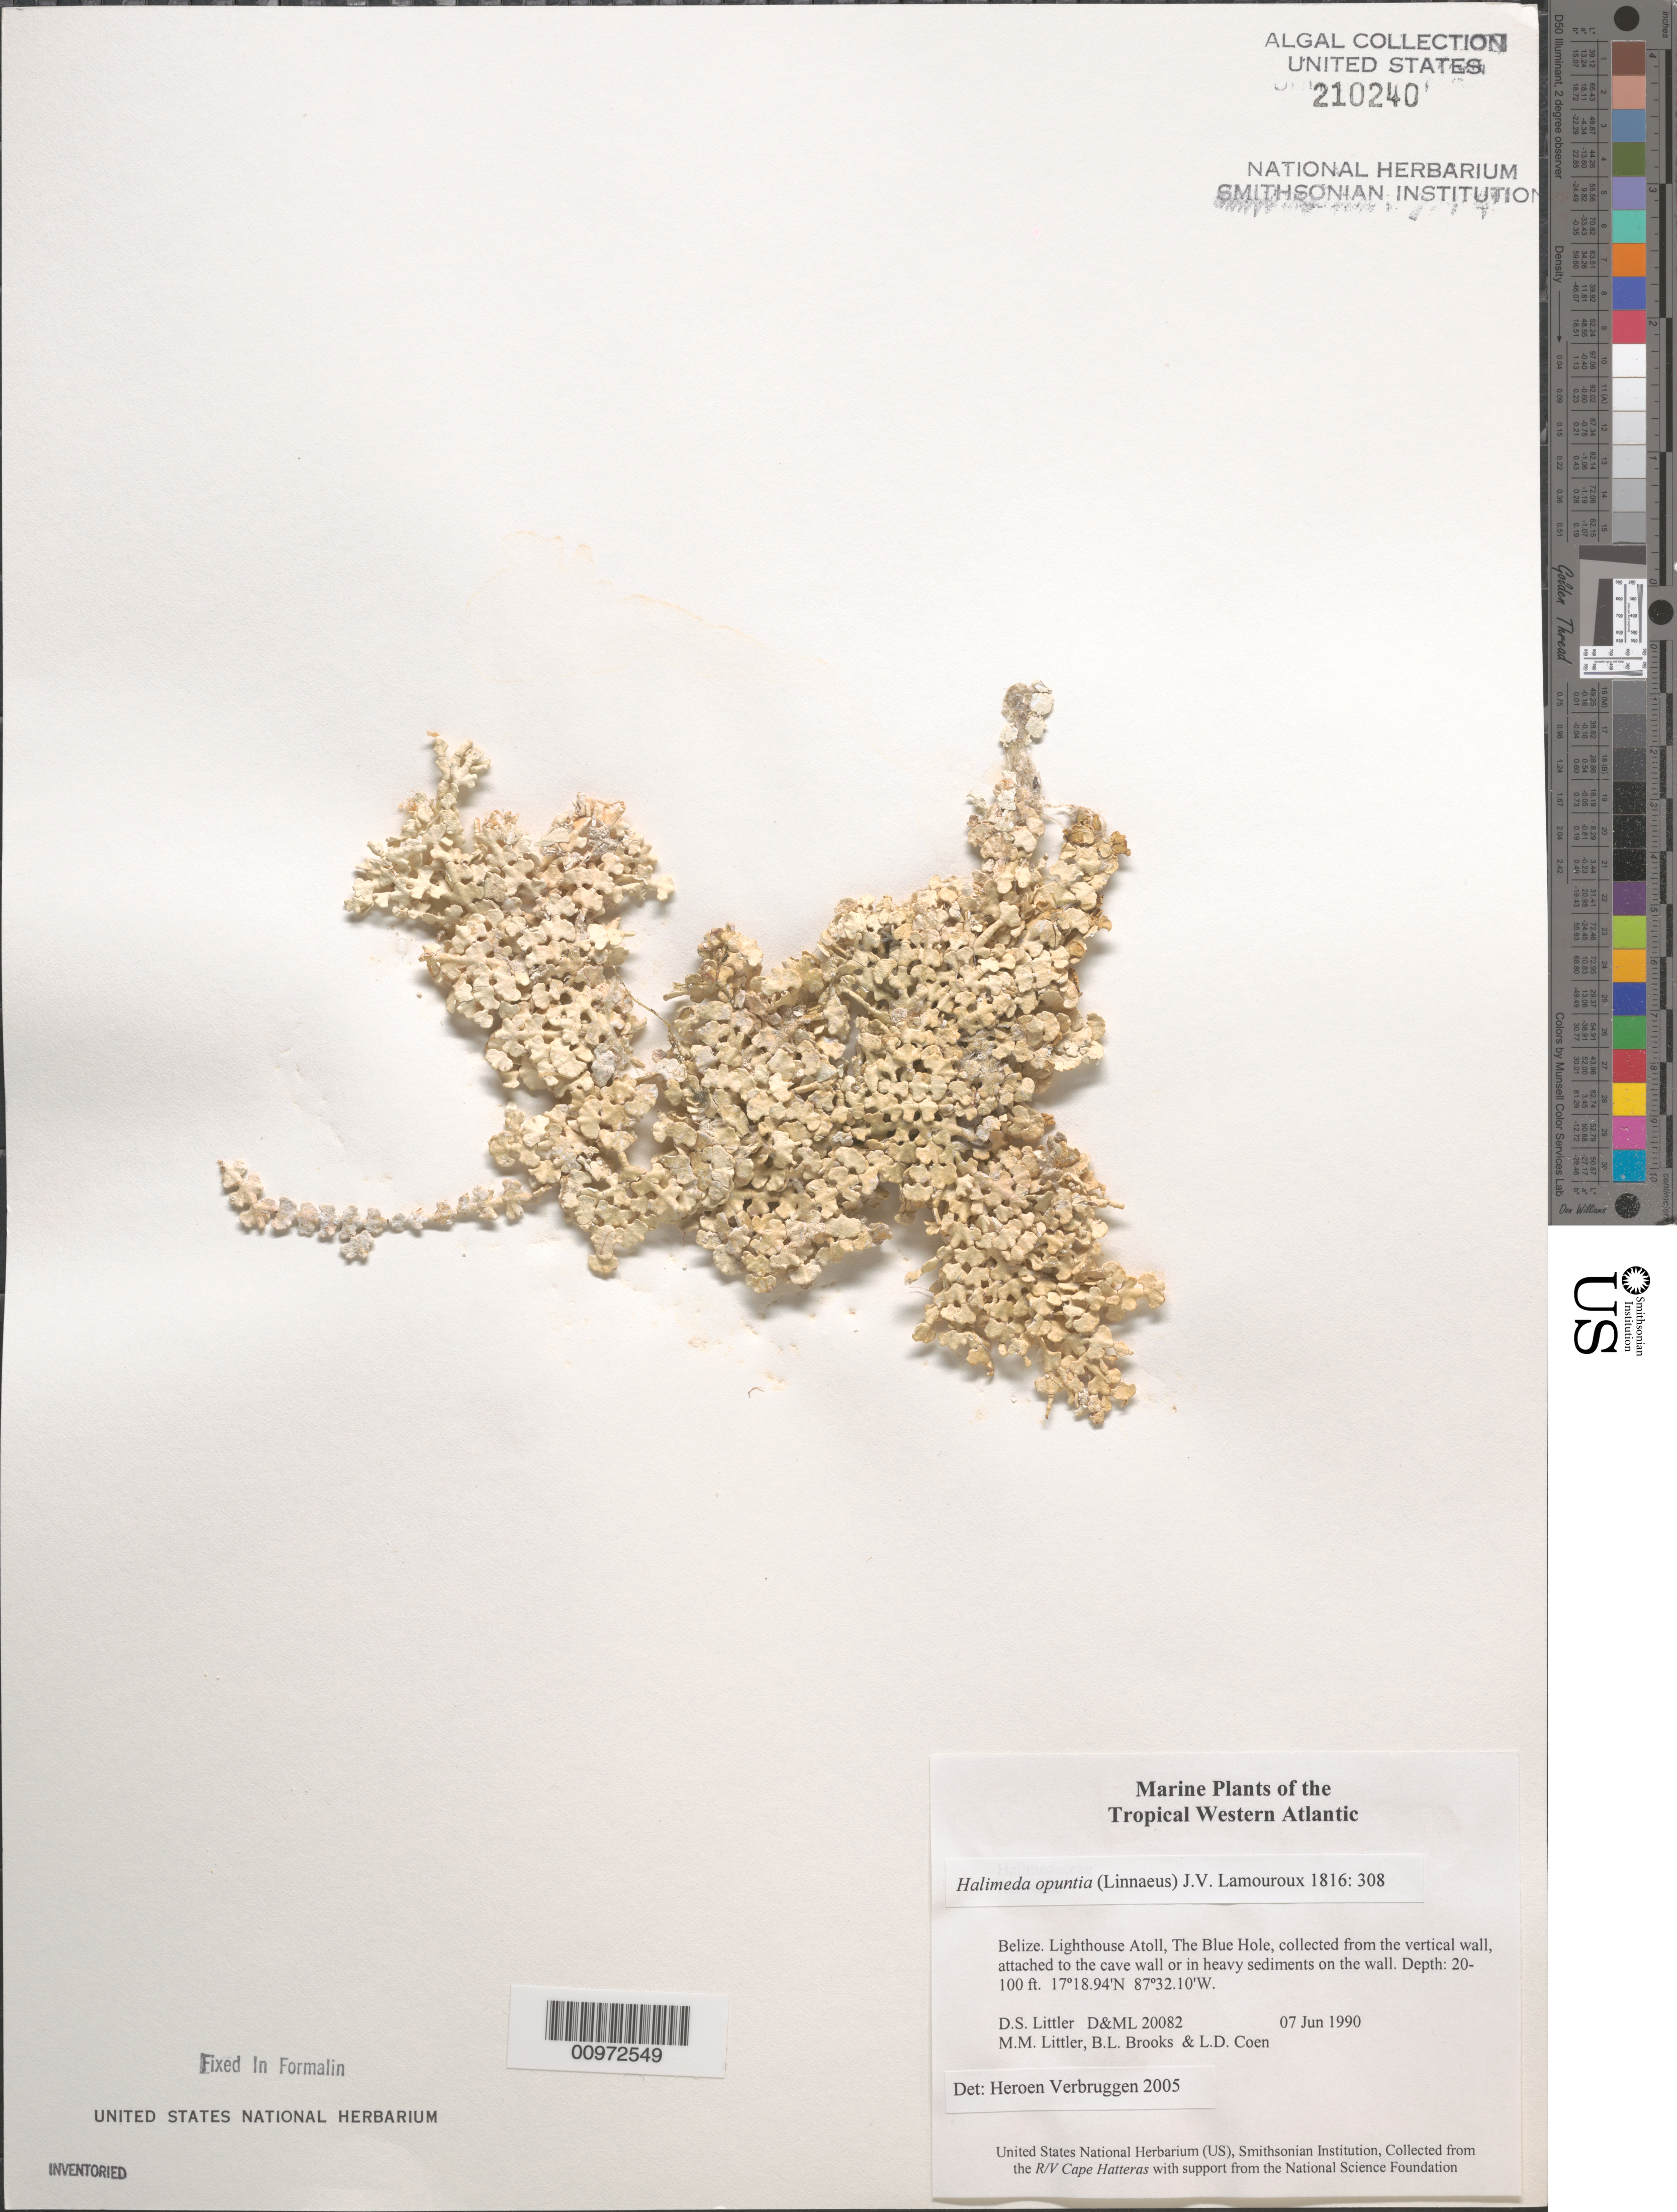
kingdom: Plantae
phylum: Chlorophyta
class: Ulvophyceae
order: Bryopsidales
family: Halimedaceae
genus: Halimeda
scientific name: Halimeda opuntia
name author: (L.) J.V.Lamouroux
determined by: Verbruggen, H.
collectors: D. S. Littler, M. M. Littler, B. Brooks & L. Coen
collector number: D&ML 20082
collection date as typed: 07 Jun 1990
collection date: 1990-06-07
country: Belize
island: Lighthouse Reef Atoll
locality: The Blue Hole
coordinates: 17 18.94'N, 87 32.10'W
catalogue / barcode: US 210240